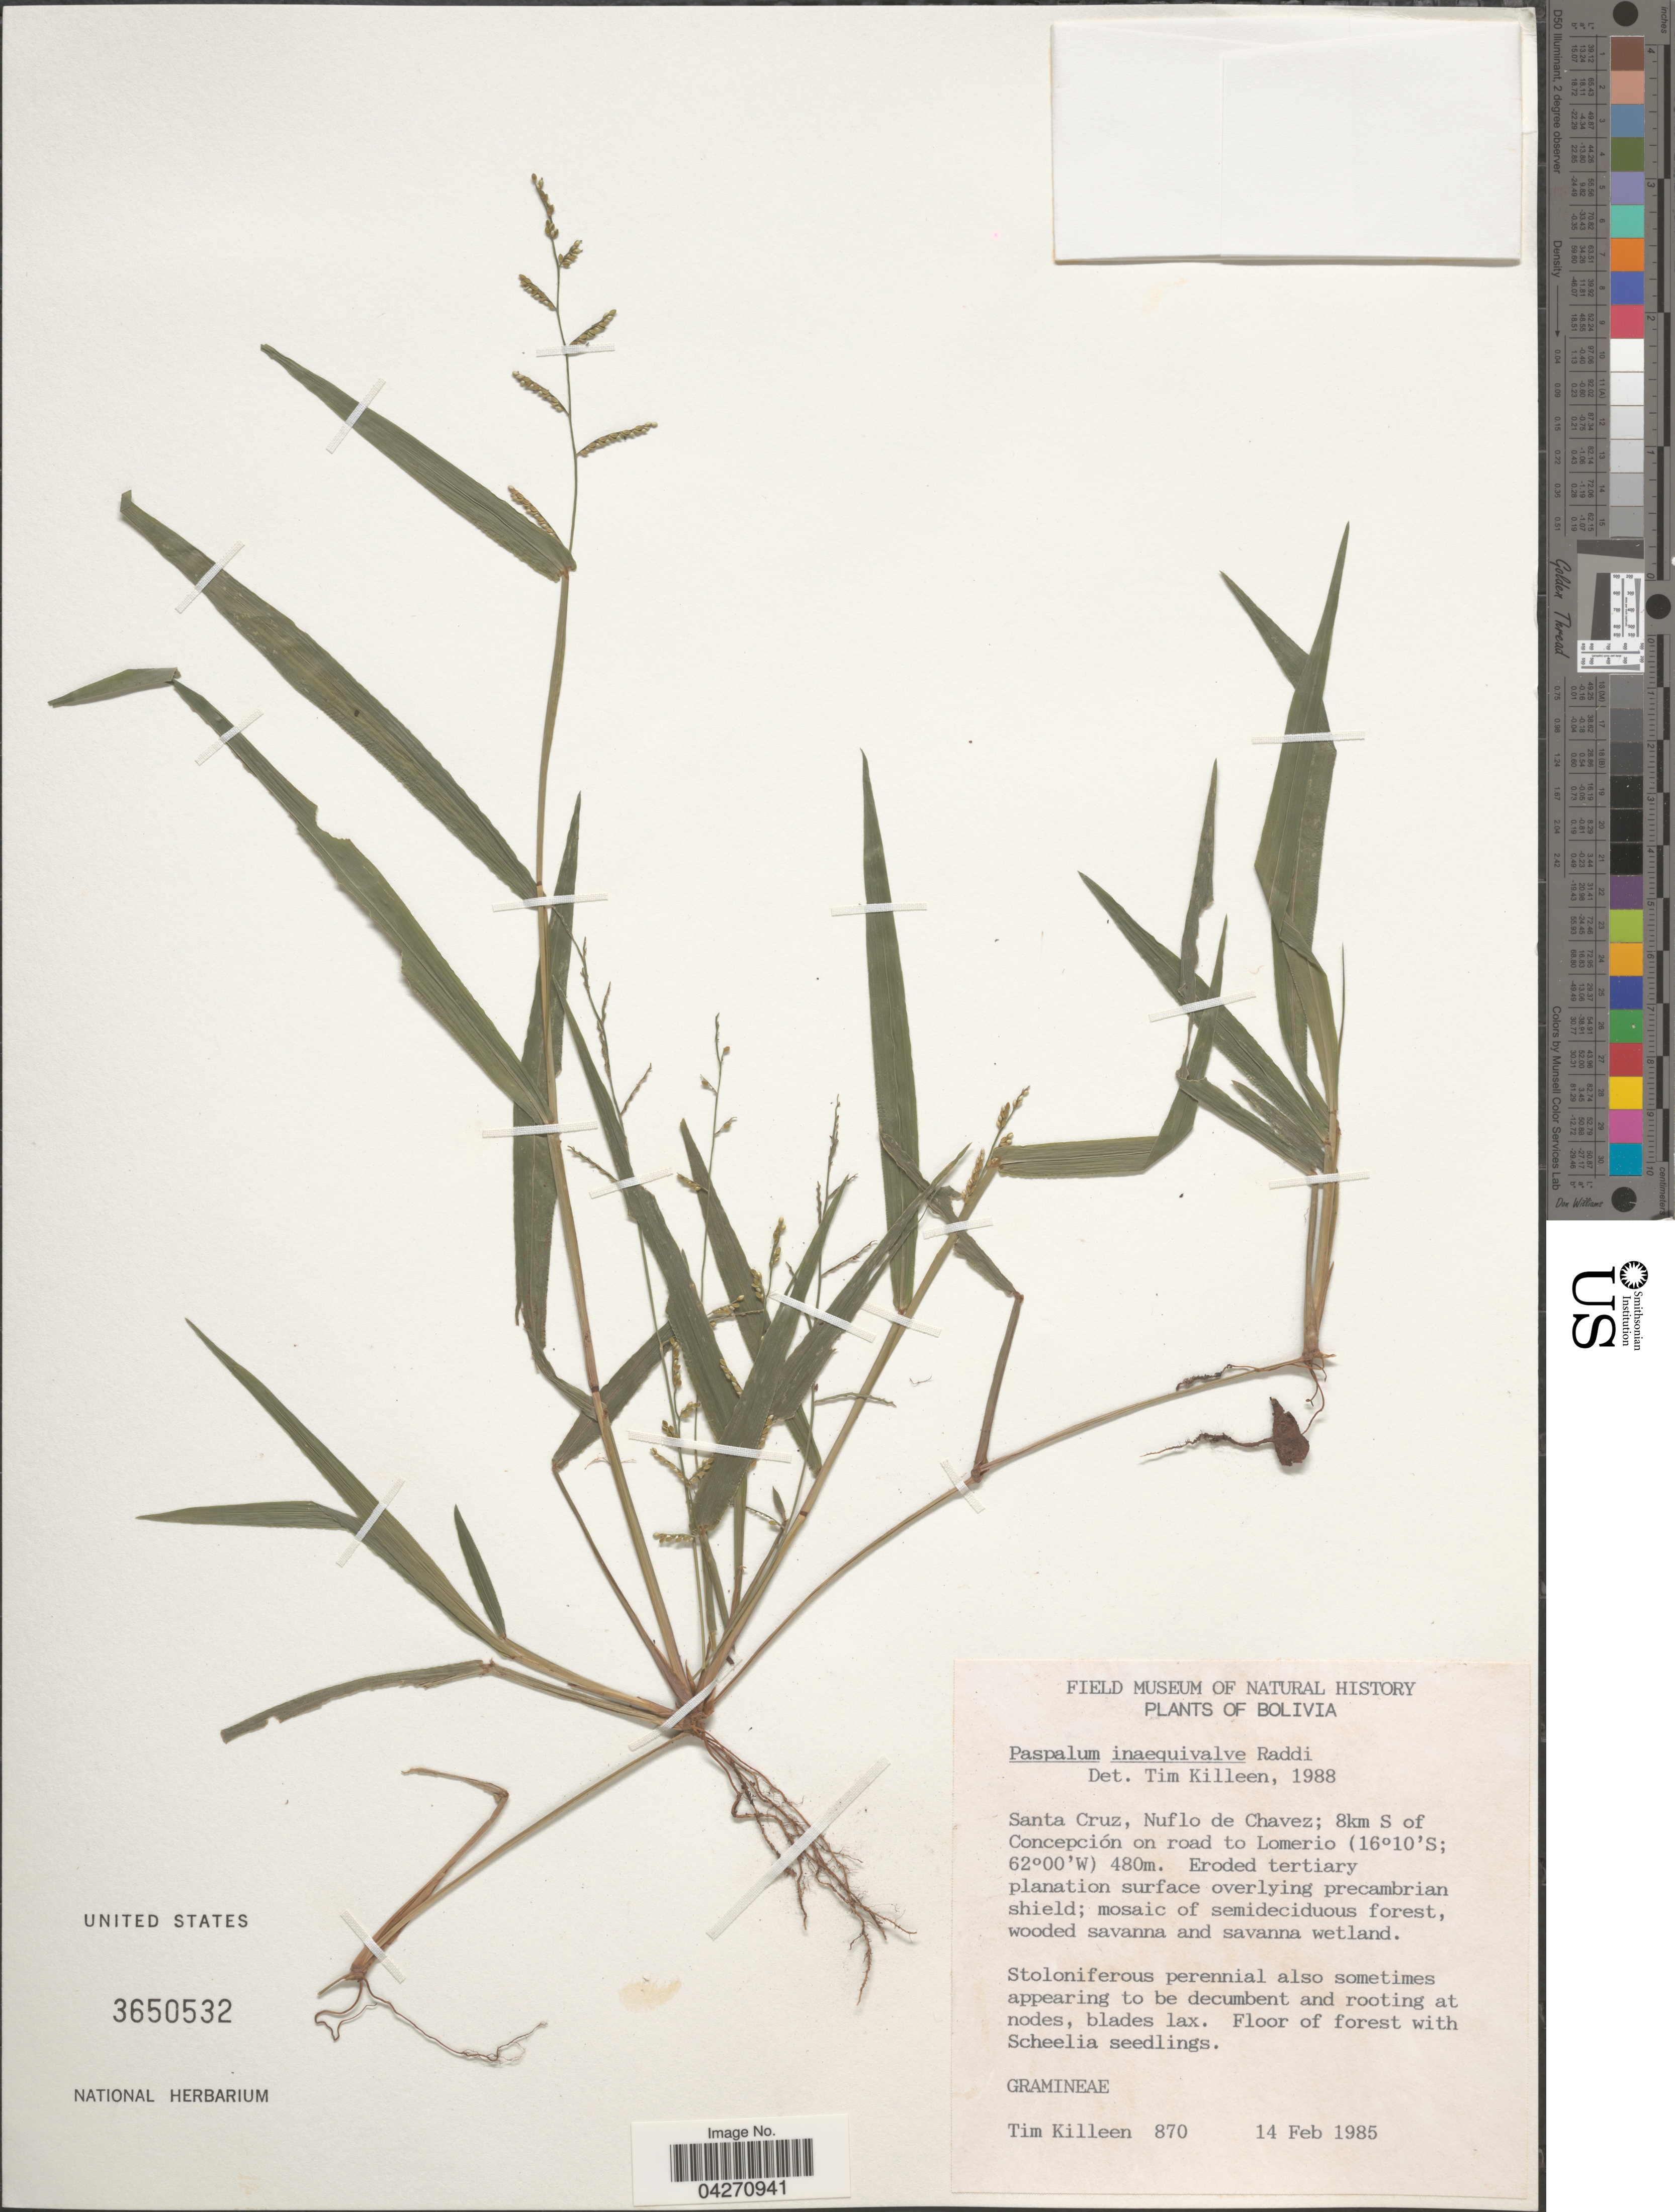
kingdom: Plantae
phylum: Tracheophyta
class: Liliopsida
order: Poales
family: Poaceae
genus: Paspalum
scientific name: Paspalum inaequivalve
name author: Raddi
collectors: T. J. Killeen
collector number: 870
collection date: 1985-02-14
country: Bolivia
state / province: Santa Cruz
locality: Nuflo de Chavez; 8km S of Concepción on road to Lomerio.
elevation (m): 480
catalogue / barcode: US 3650532